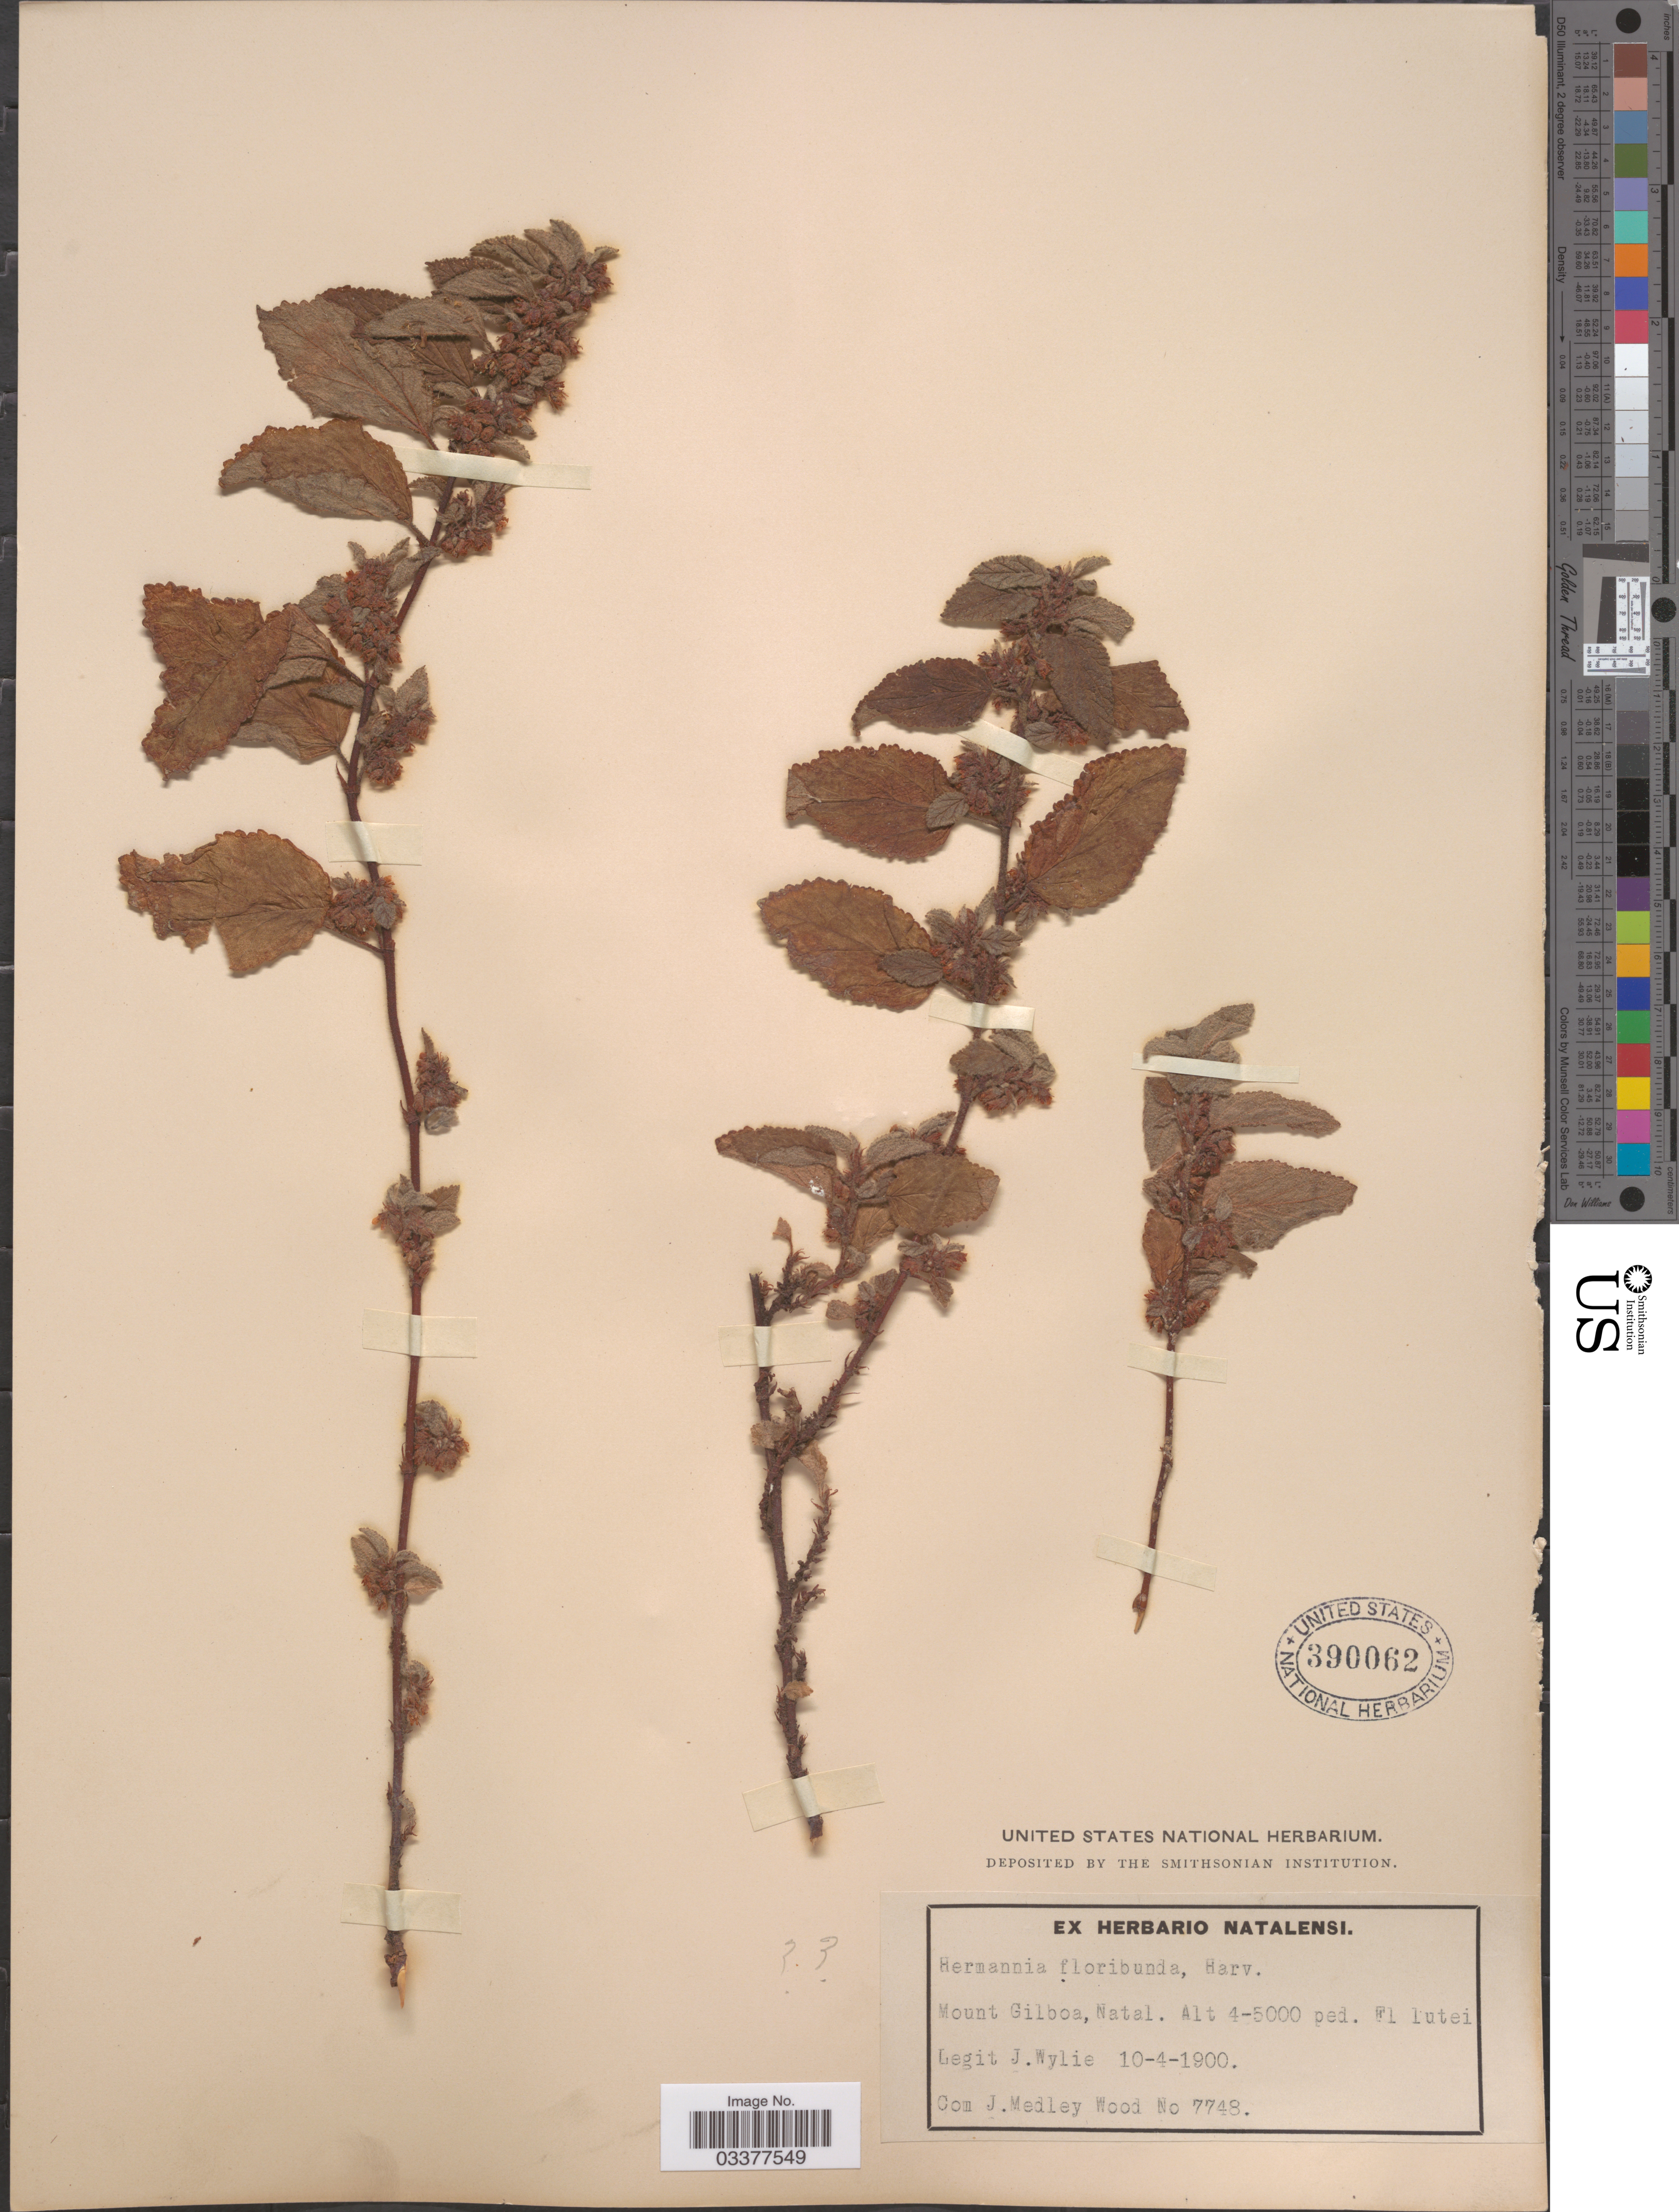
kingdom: Plantae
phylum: Tracheophyta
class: Magnoliopsida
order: Malvales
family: Malvaceae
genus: Hermannia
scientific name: Hermannia sp.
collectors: J. Wylie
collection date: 1900-04-10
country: South Africa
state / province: KwaZulu-Natal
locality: Mount Gilboa, Natal.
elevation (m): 1219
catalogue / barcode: US 390062